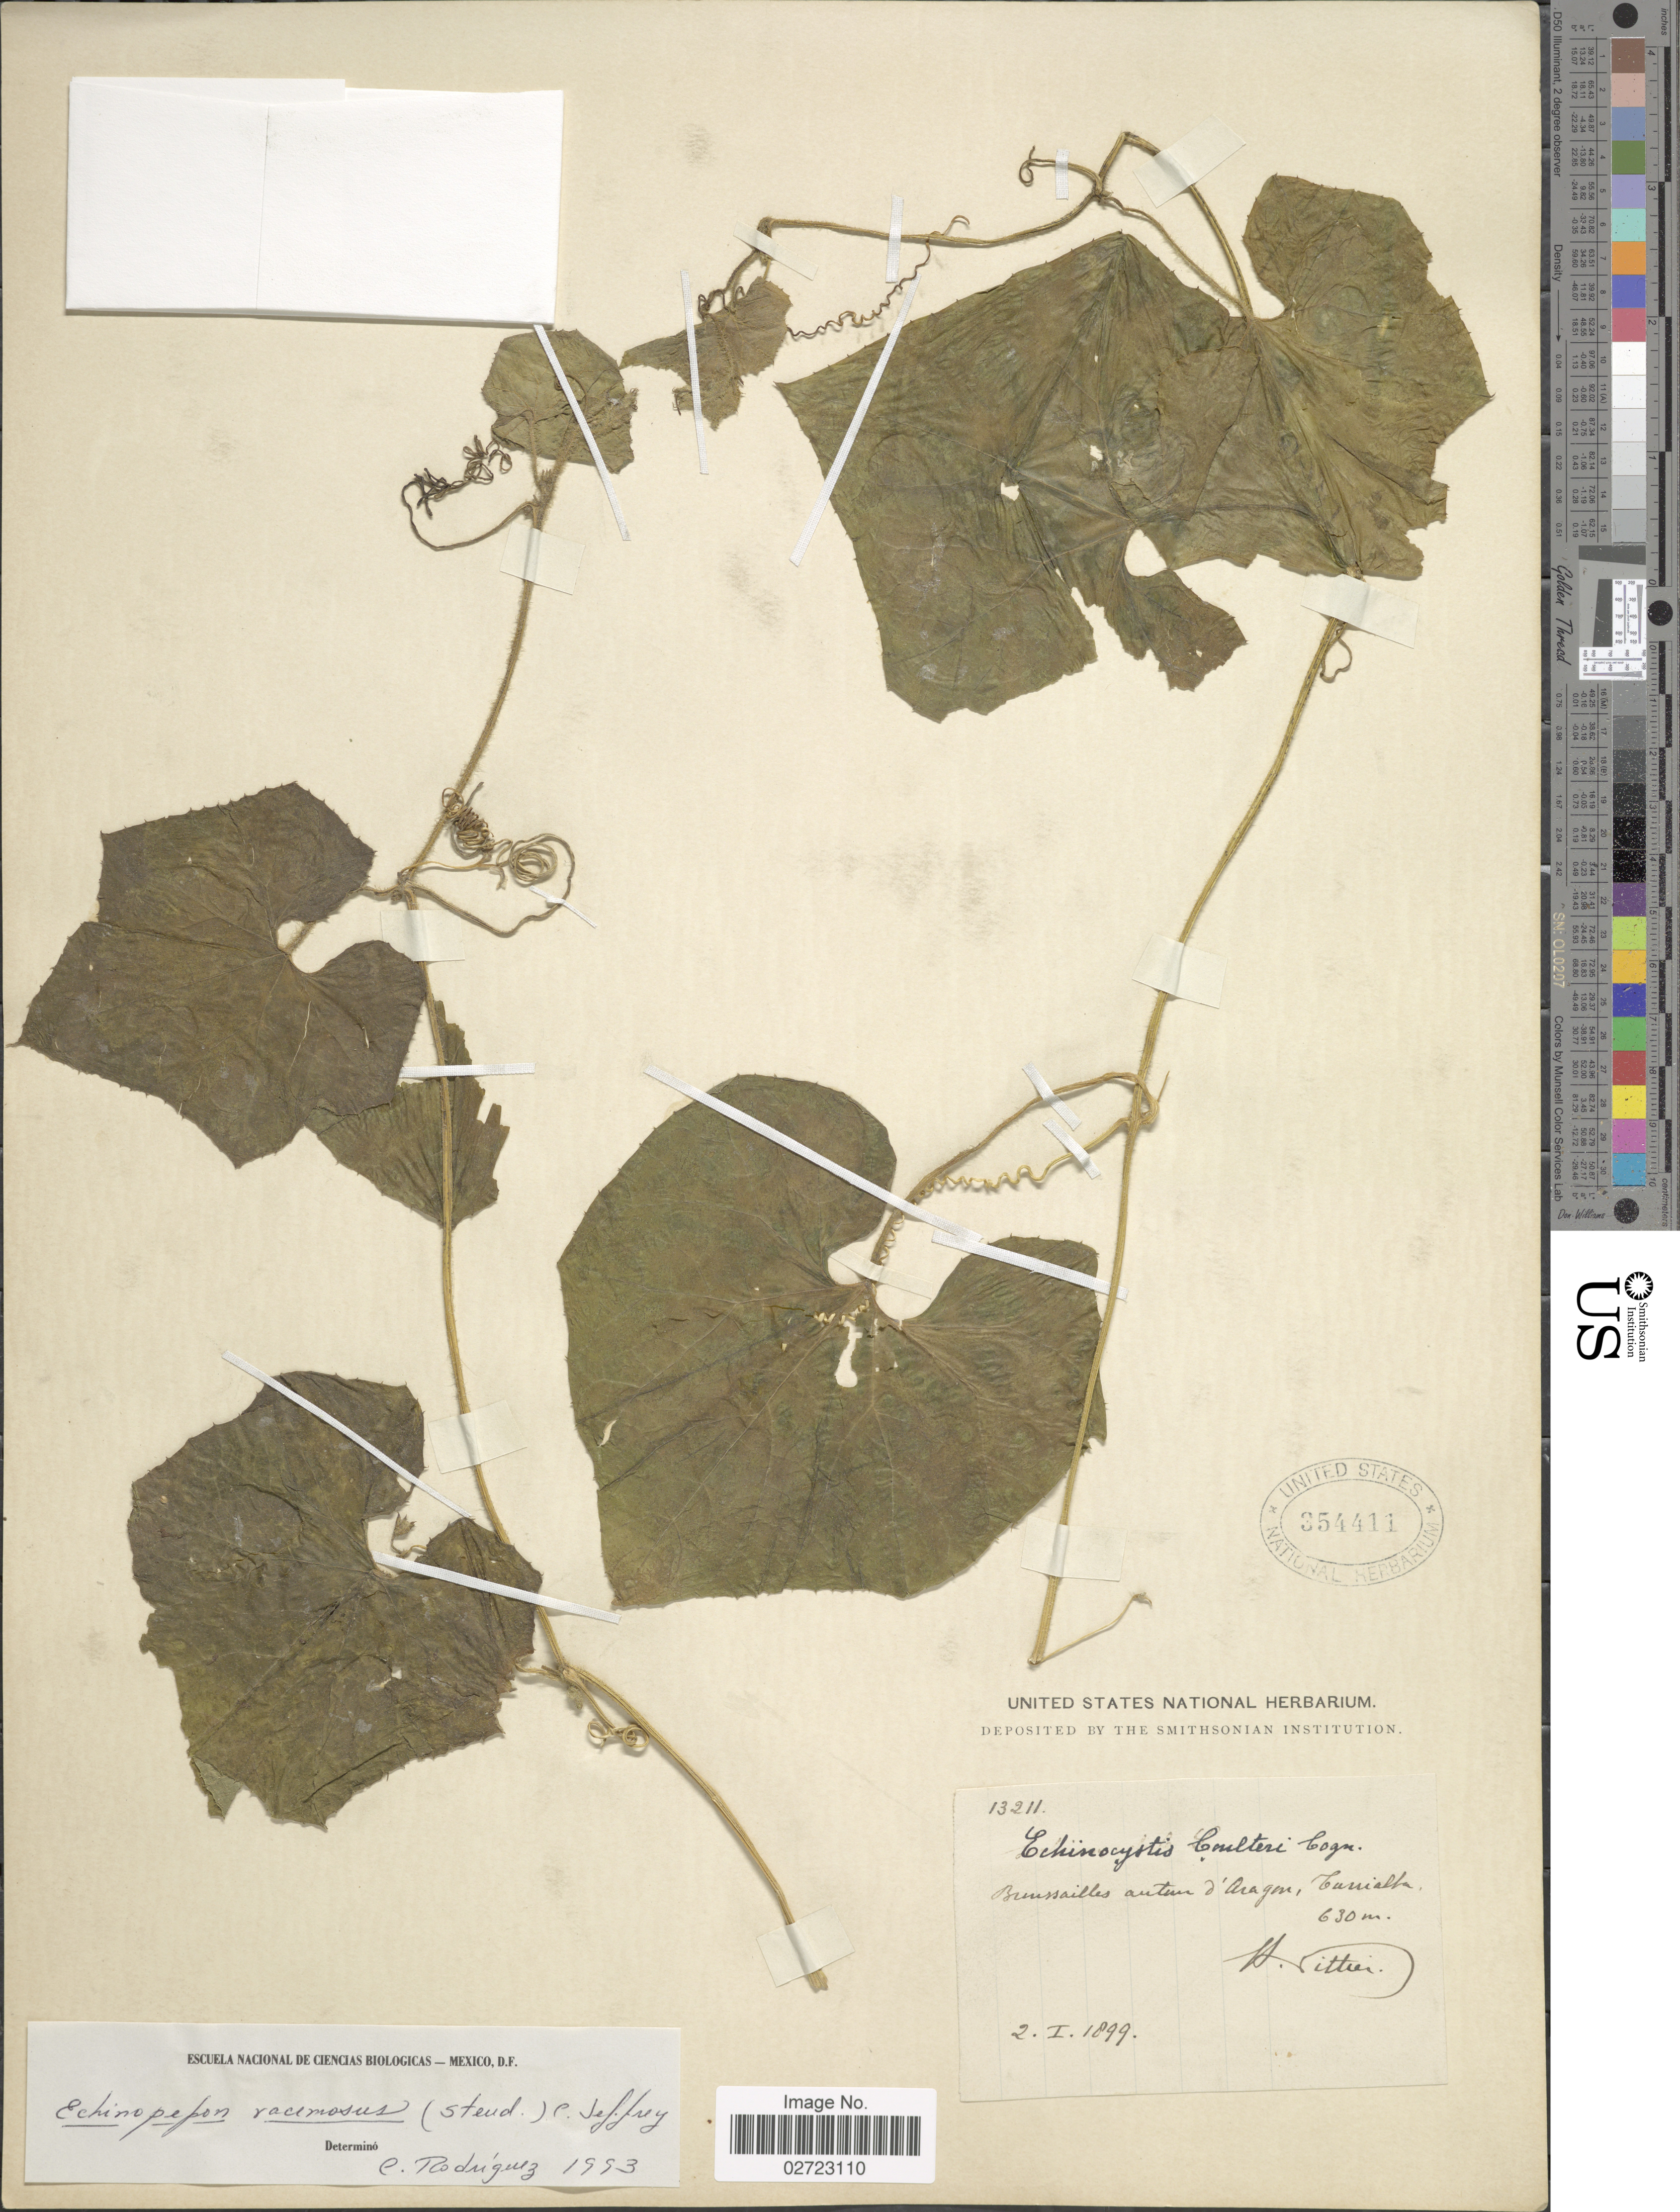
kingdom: Plantae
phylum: Tracheophyta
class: Magnoliopsida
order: Cucurbitales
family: Cucurbitaceae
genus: Melothria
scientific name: Melothria sphaerocarpa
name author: (Cogn.) H. Schaef. & S.S. Renner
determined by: Nee, Michael H.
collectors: H. F. Pittier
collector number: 13211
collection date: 1899-01-02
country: Venezuela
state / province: Aragua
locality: Brousailles auteir l'Aragua, Turrialba.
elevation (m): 630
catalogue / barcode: US 354411